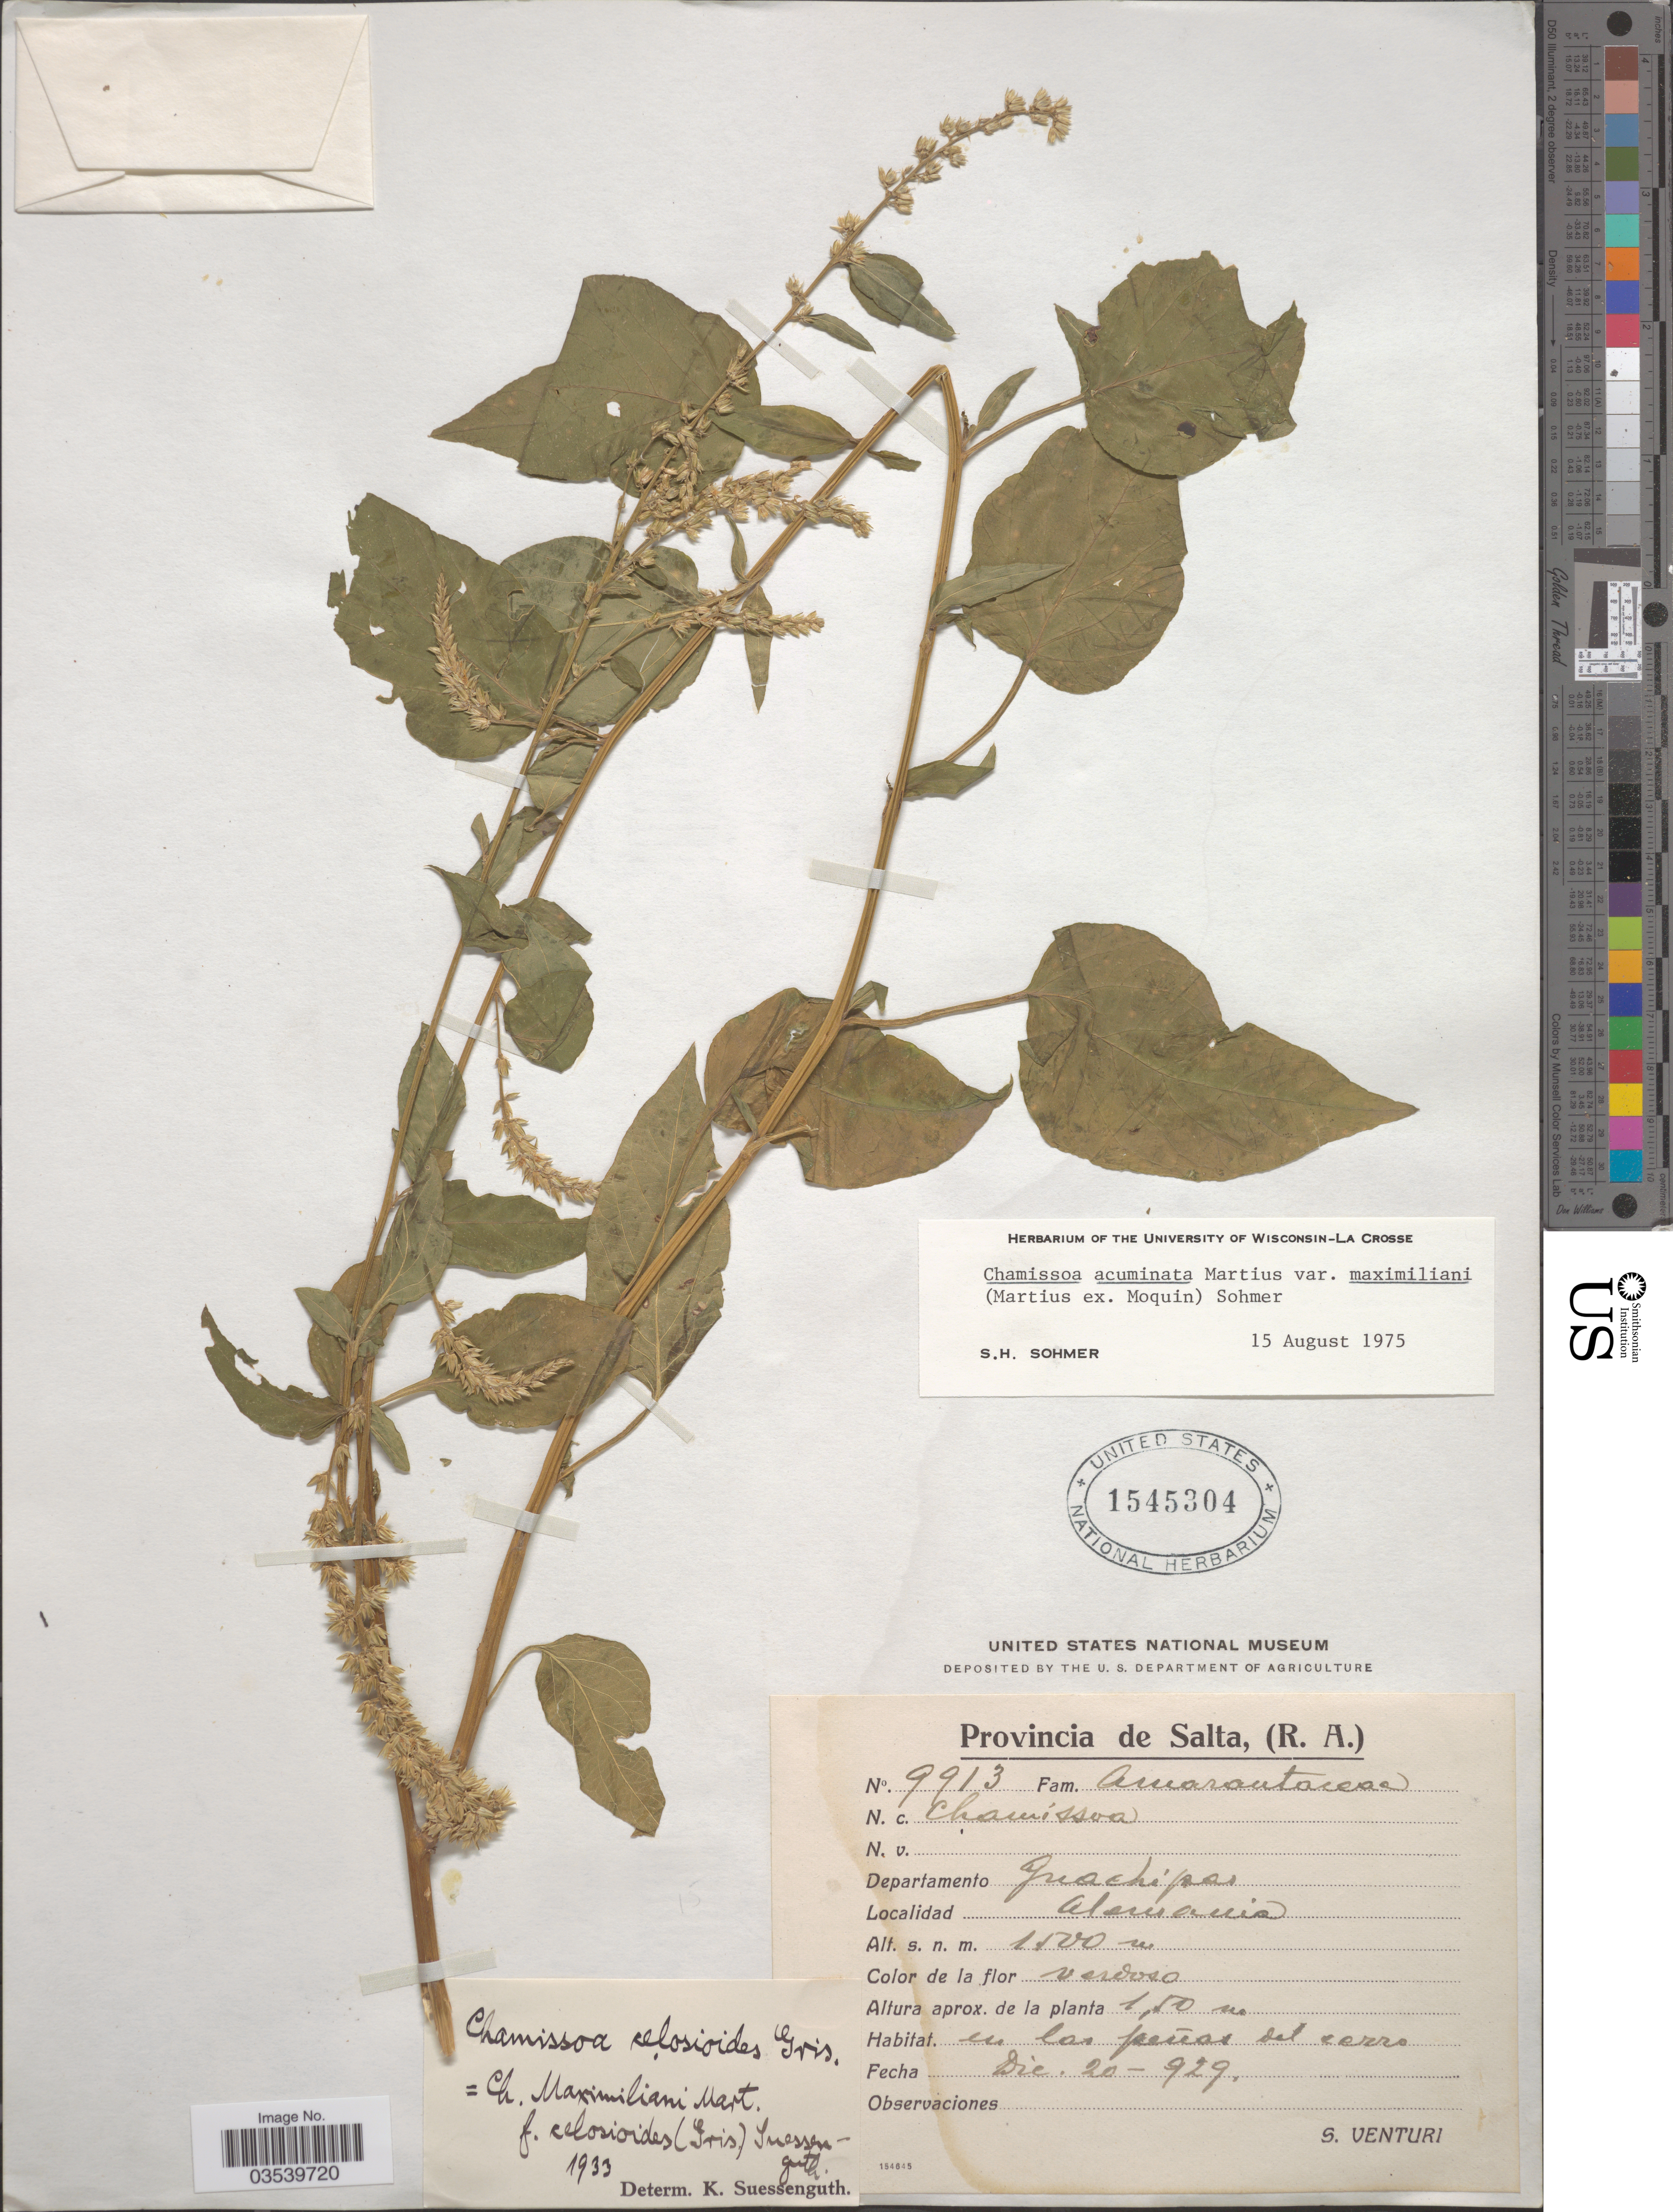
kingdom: Plantae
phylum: Tracheophyta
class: Magnoliopsida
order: Caryophyllales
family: Amaranthaceae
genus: Chamissoa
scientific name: Chamissoa acuminata var. maximiliani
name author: (Mart. ex Moq.) Sohmer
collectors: S. Venturi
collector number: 9913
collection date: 1929-12-20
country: Argentina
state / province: Salta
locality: Departamento Guachipas. Alemania.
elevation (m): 1500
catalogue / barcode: US 1545304